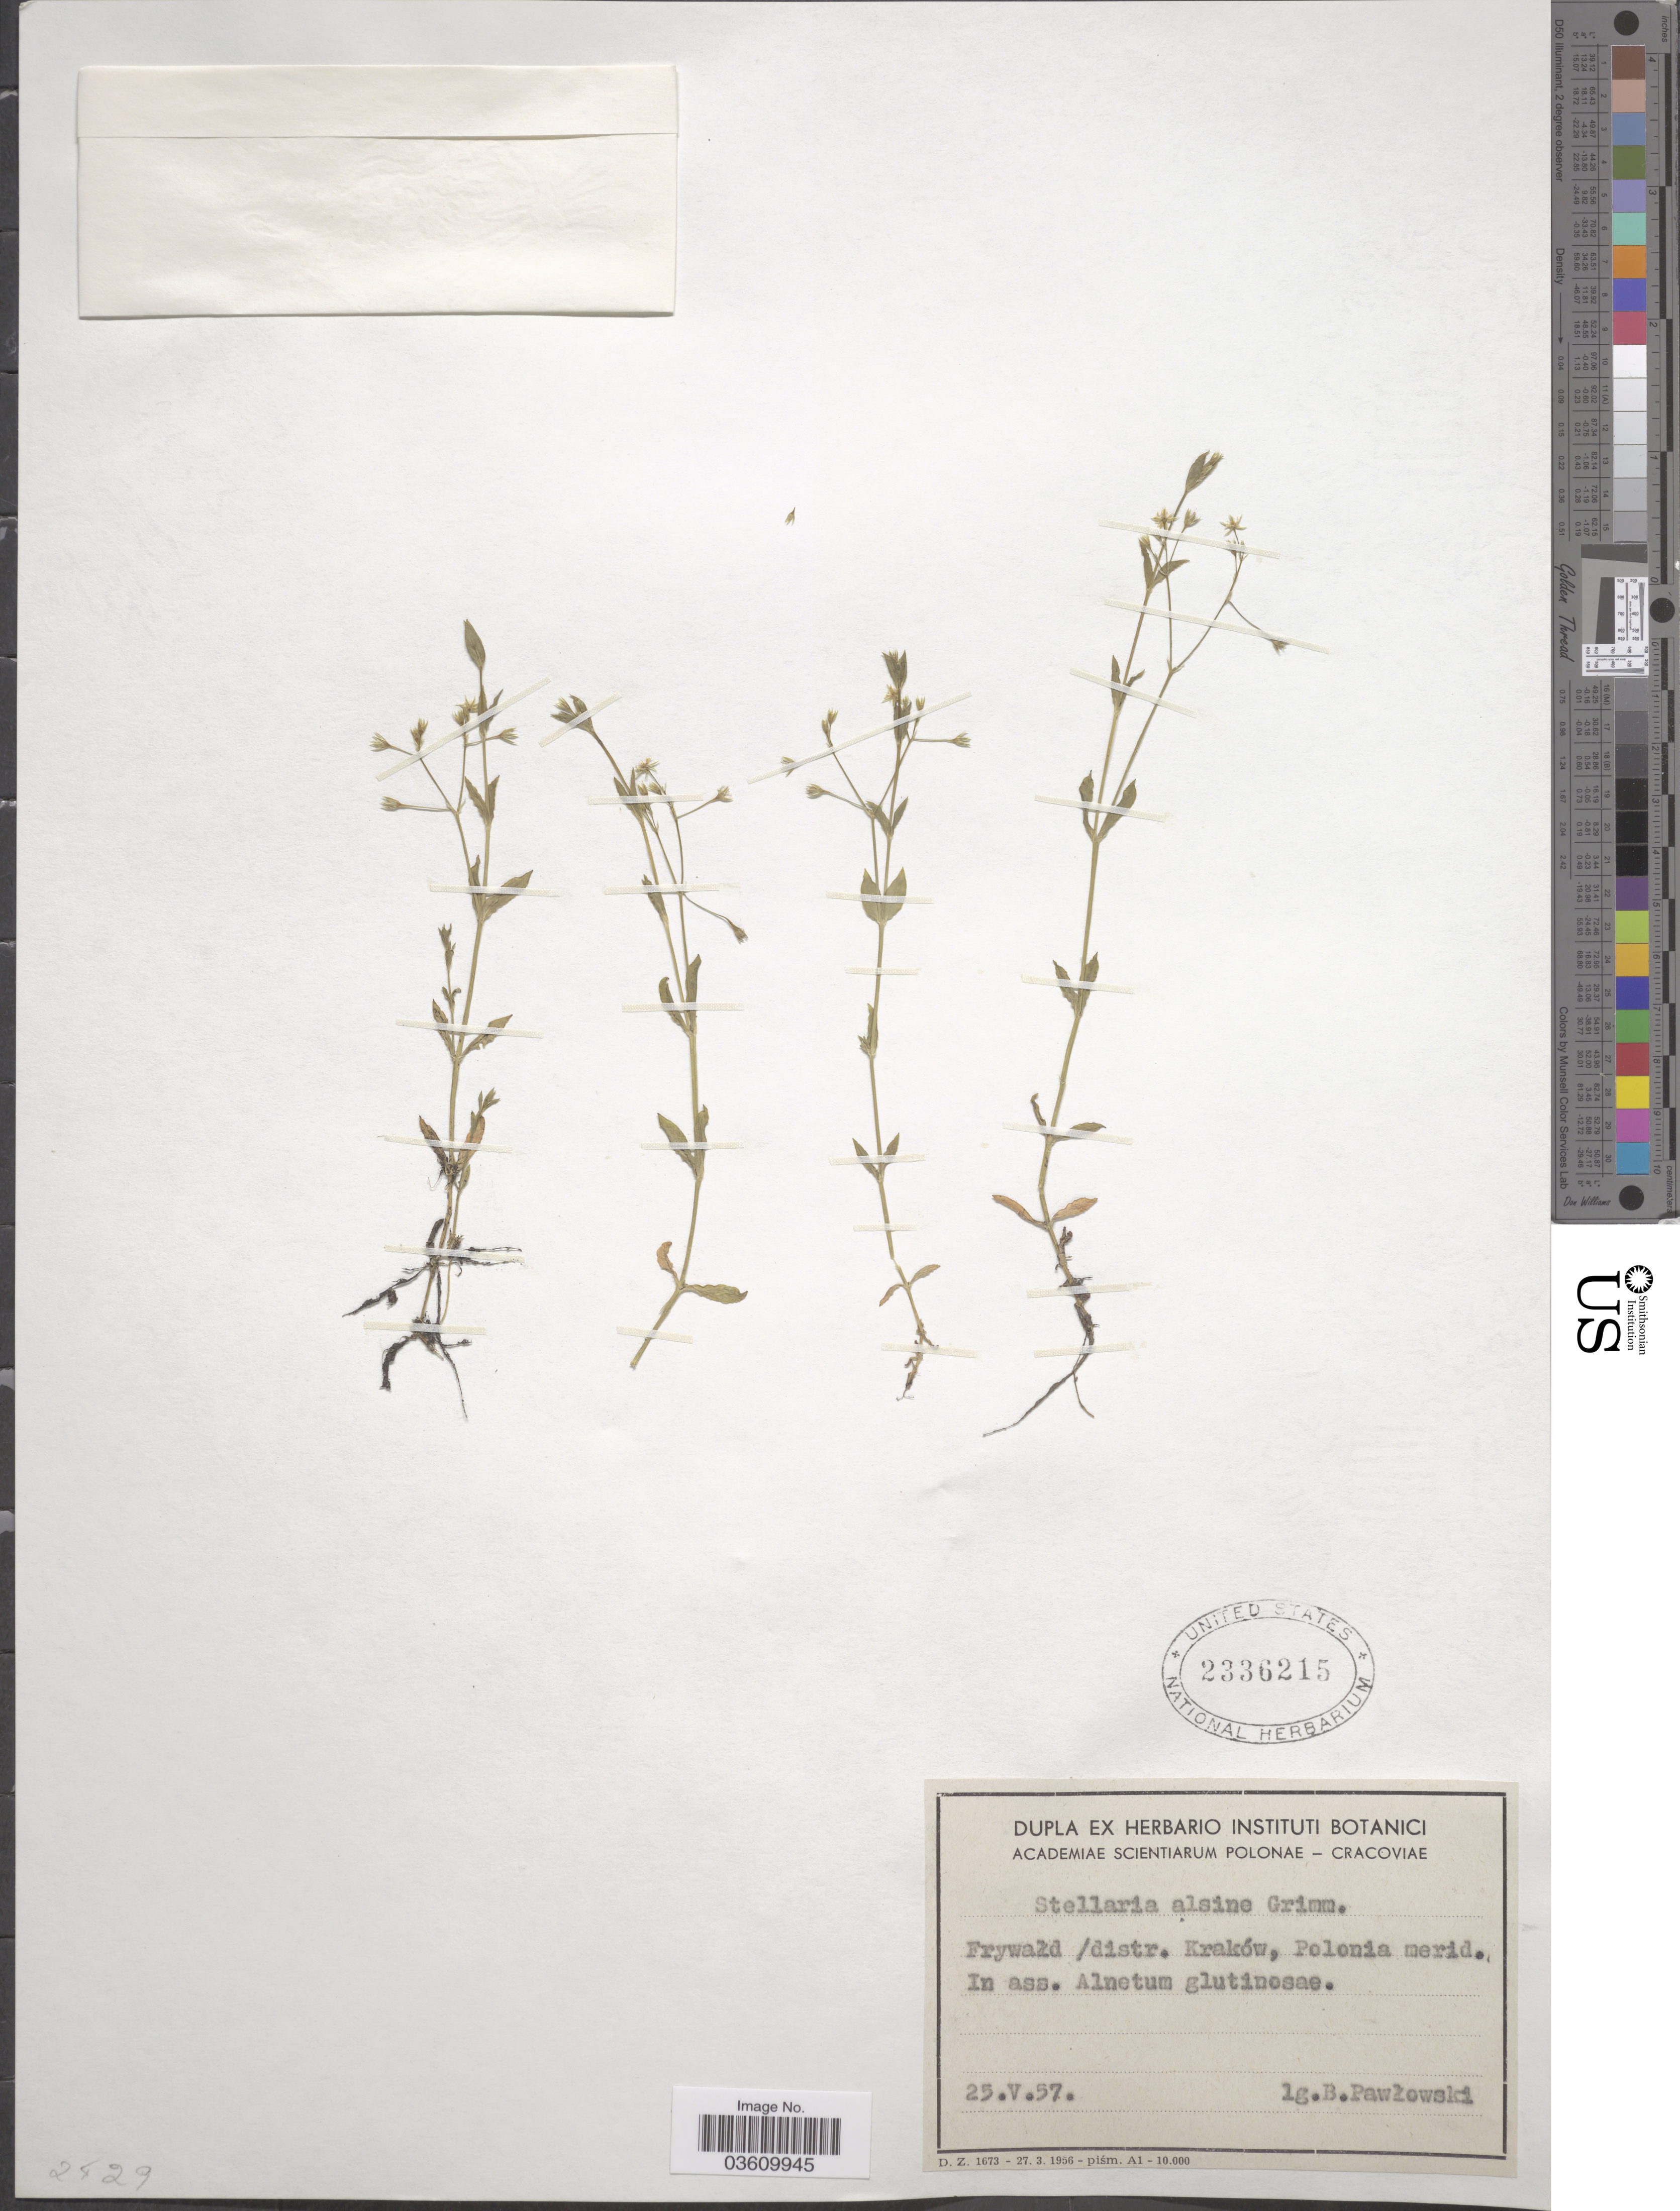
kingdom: Plantae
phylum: Tracheophyta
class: Magnoliopsida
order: Caryophyllales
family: Caryophyllaceae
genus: Stellaria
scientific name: Stellaria alsine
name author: Grimm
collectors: B. Pawlowski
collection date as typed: Transcribed d/m/y: 25/5/57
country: Poland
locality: Frywald/distr. Kraków, Polonia merid. In ass. Alnetum glutinosae.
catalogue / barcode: US 2336215